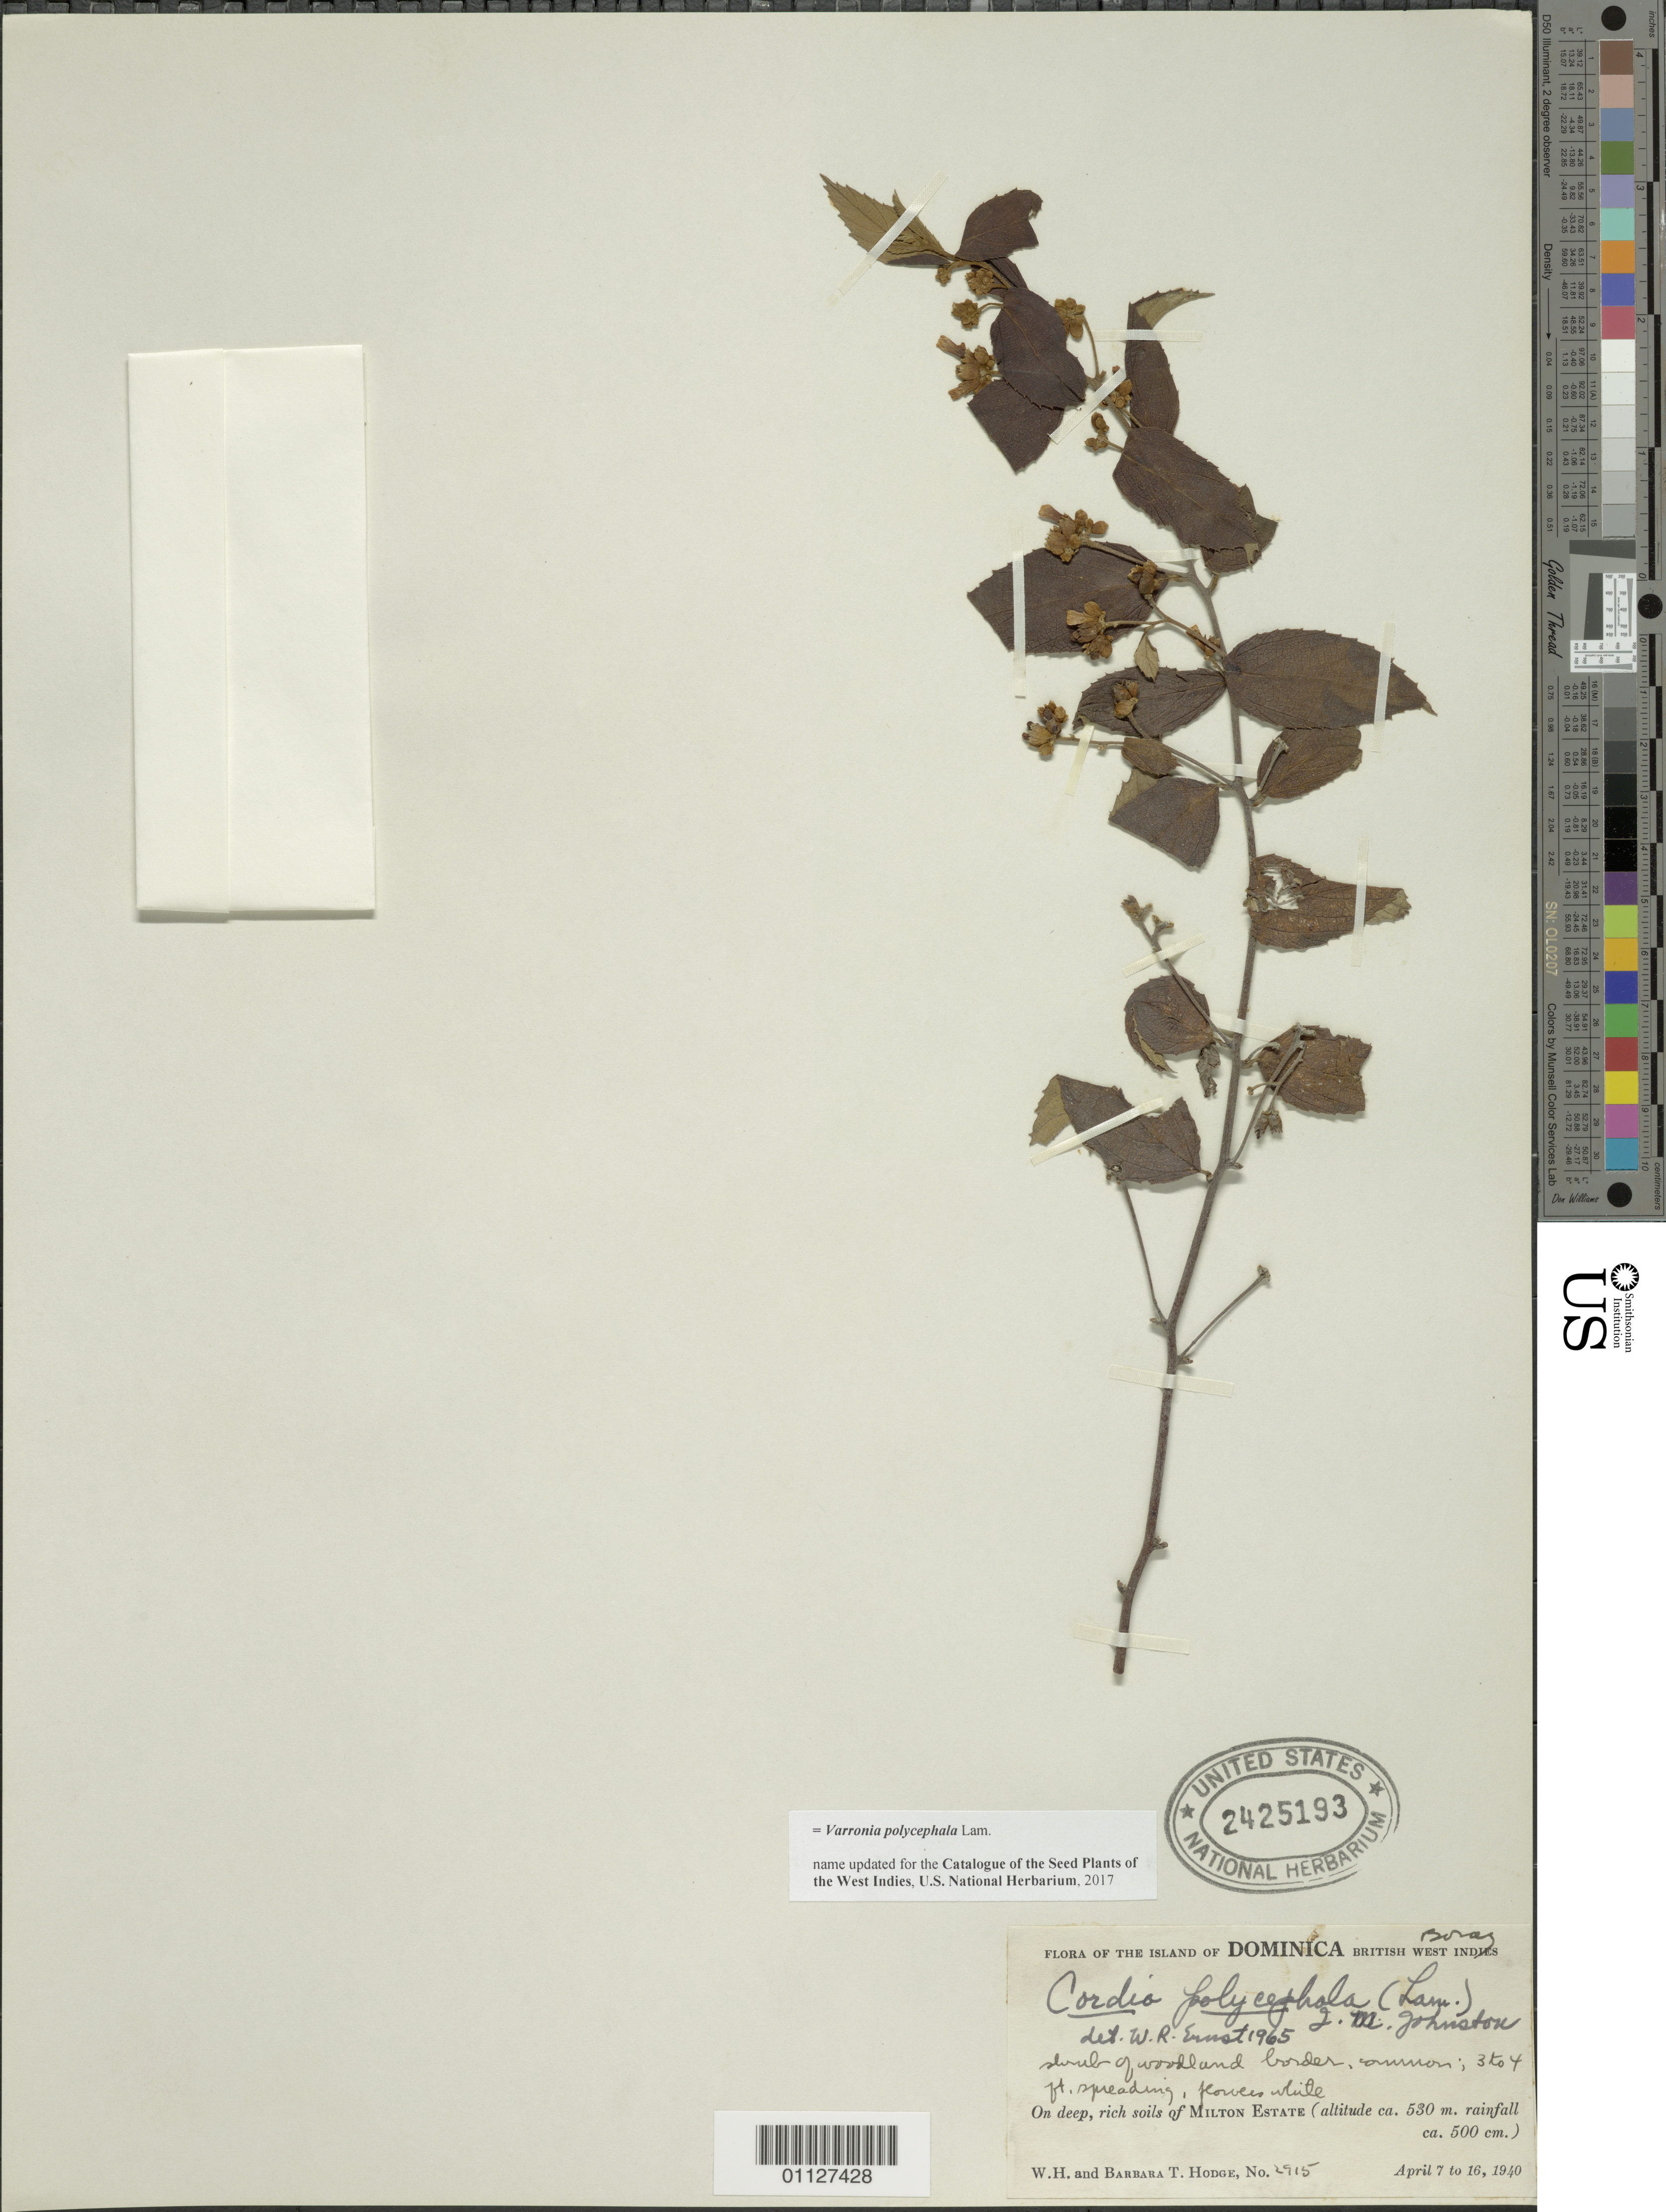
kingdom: Plantae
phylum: Tracheophyta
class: Magnoliopsida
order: Boraginales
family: Cordiaceae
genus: Varronia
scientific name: Varronia polycephala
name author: Lam.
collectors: W. Hodge & B. Hodge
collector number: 2915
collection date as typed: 07 Apr 1940 to 16 Apr 1940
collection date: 1940-04-07/1940-04-16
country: Dominica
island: Dominica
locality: On deep, rich soils of Milton Estate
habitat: On deep rich soils (rainfall ca. 500 cm)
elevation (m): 530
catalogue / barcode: US 2425193